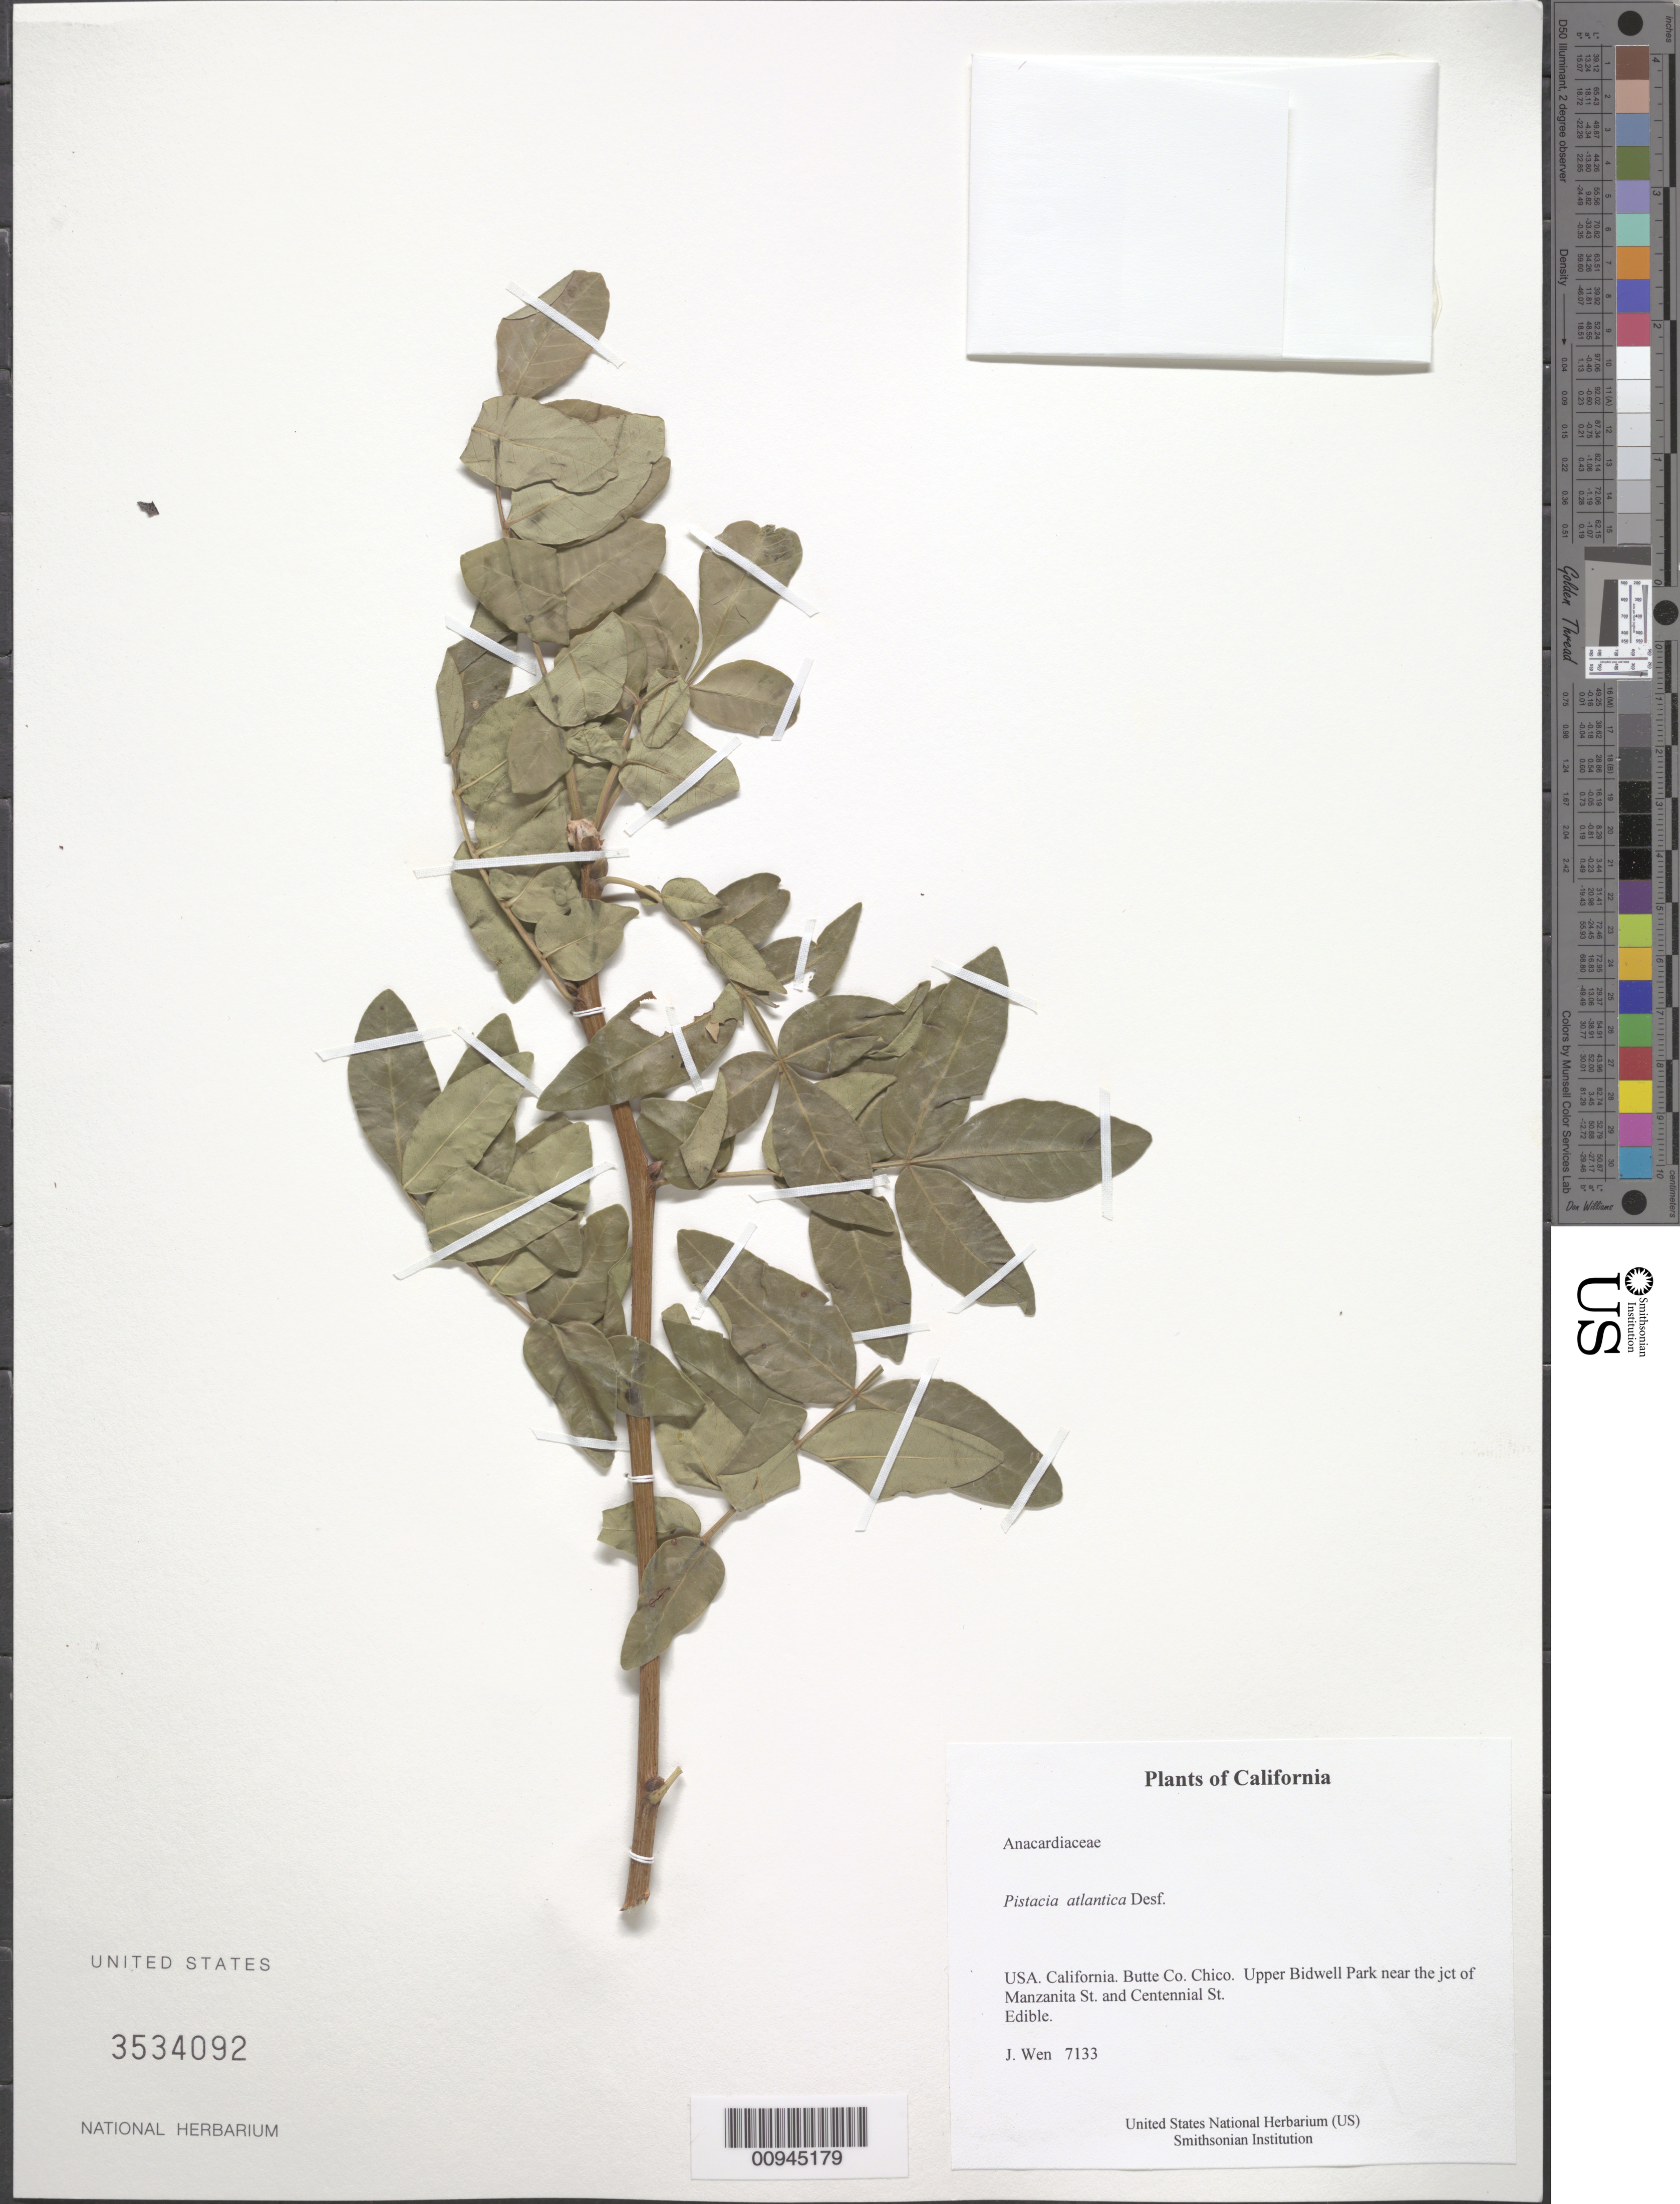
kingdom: Plantae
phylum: Tracheophyta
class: Magnoliopsida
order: Sapindales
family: Anacardiaceae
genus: Pistacia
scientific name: Pistacia atlantica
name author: Desf.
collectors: J. Wen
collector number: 7133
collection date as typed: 23 Jun 2003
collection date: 2003-06-23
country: United States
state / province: California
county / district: Butte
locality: Chico. Upper Bidwell Park near the jct of Manzanita St. and Centennial St.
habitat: Edible.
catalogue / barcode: US 3534092